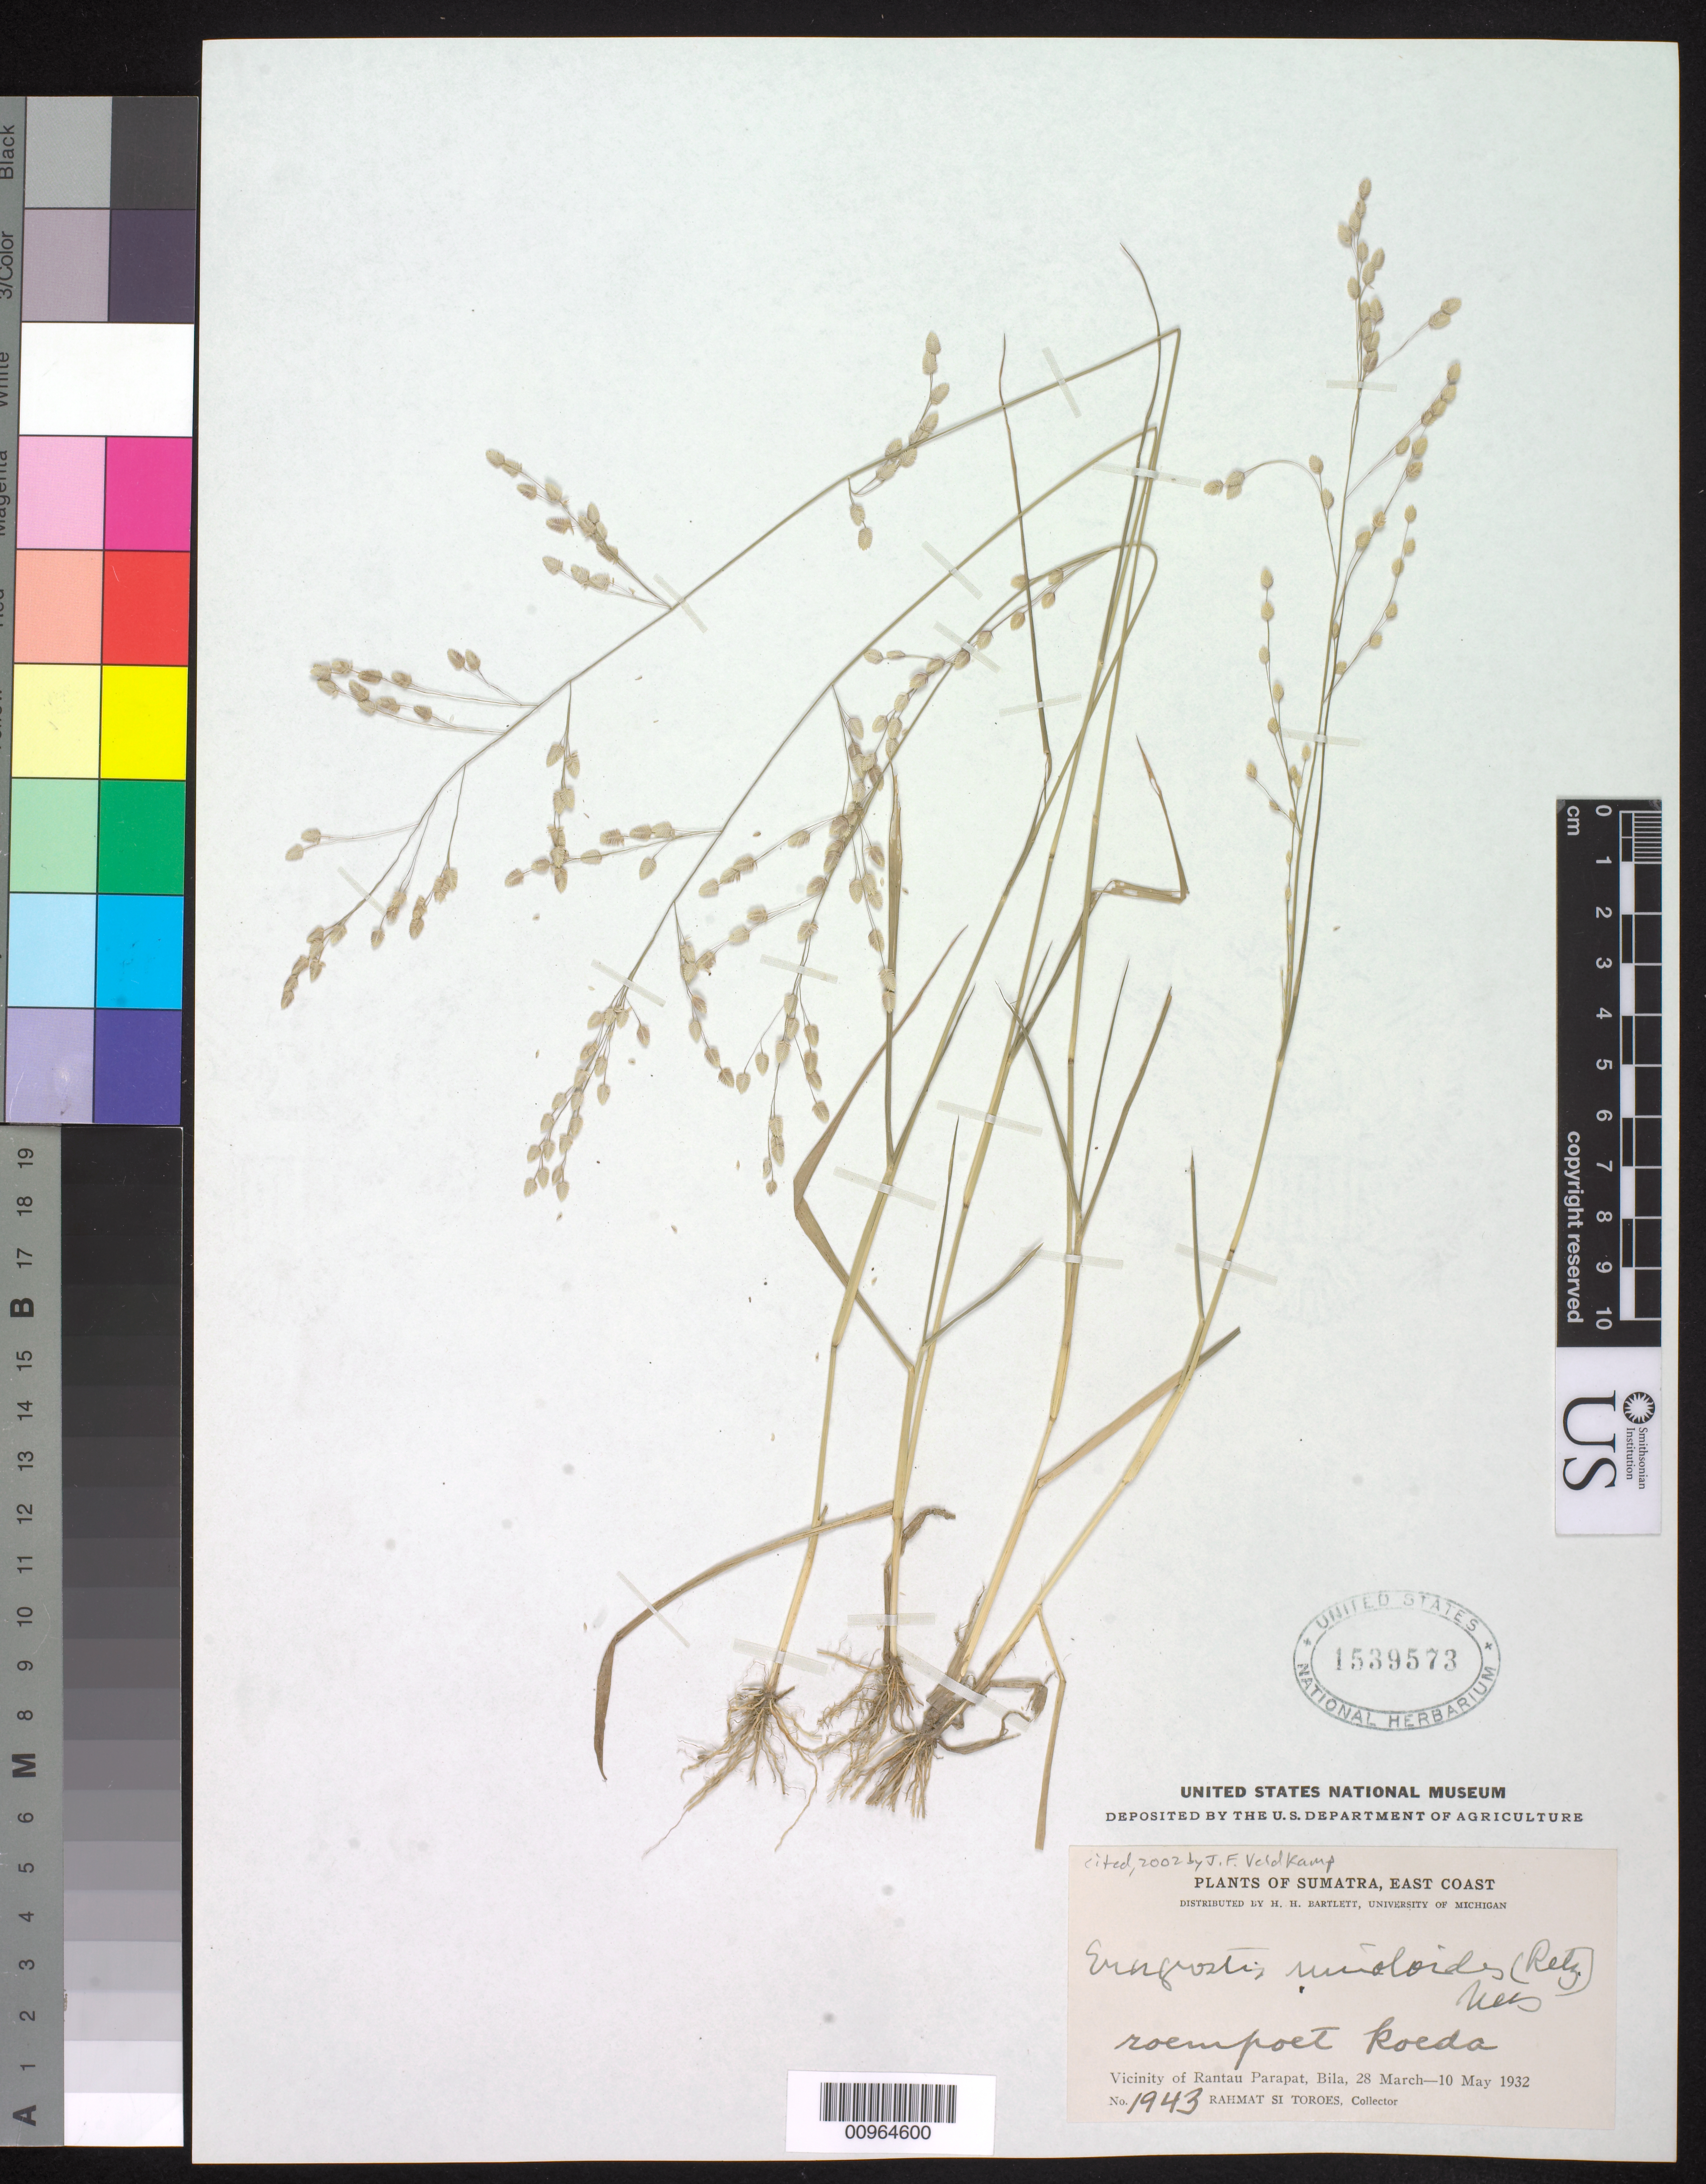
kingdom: Plantae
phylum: Tracheophyta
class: Liliopsida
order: Poales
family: Poaceae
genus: Eragrostis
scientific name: Eragrostis rubens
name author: (Lam.) Hochst. ex Miq.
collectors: Rahmat Si Boeea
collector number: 1943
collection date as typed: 28 Mar 1932 to 10 May 1932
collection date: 1932-03-28/1932-05-10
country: Indonesia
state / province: Sumatra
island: Sumatra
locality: (East Coast) Vicinity of Rantau Parapat, Bila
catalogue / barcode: US 1539573